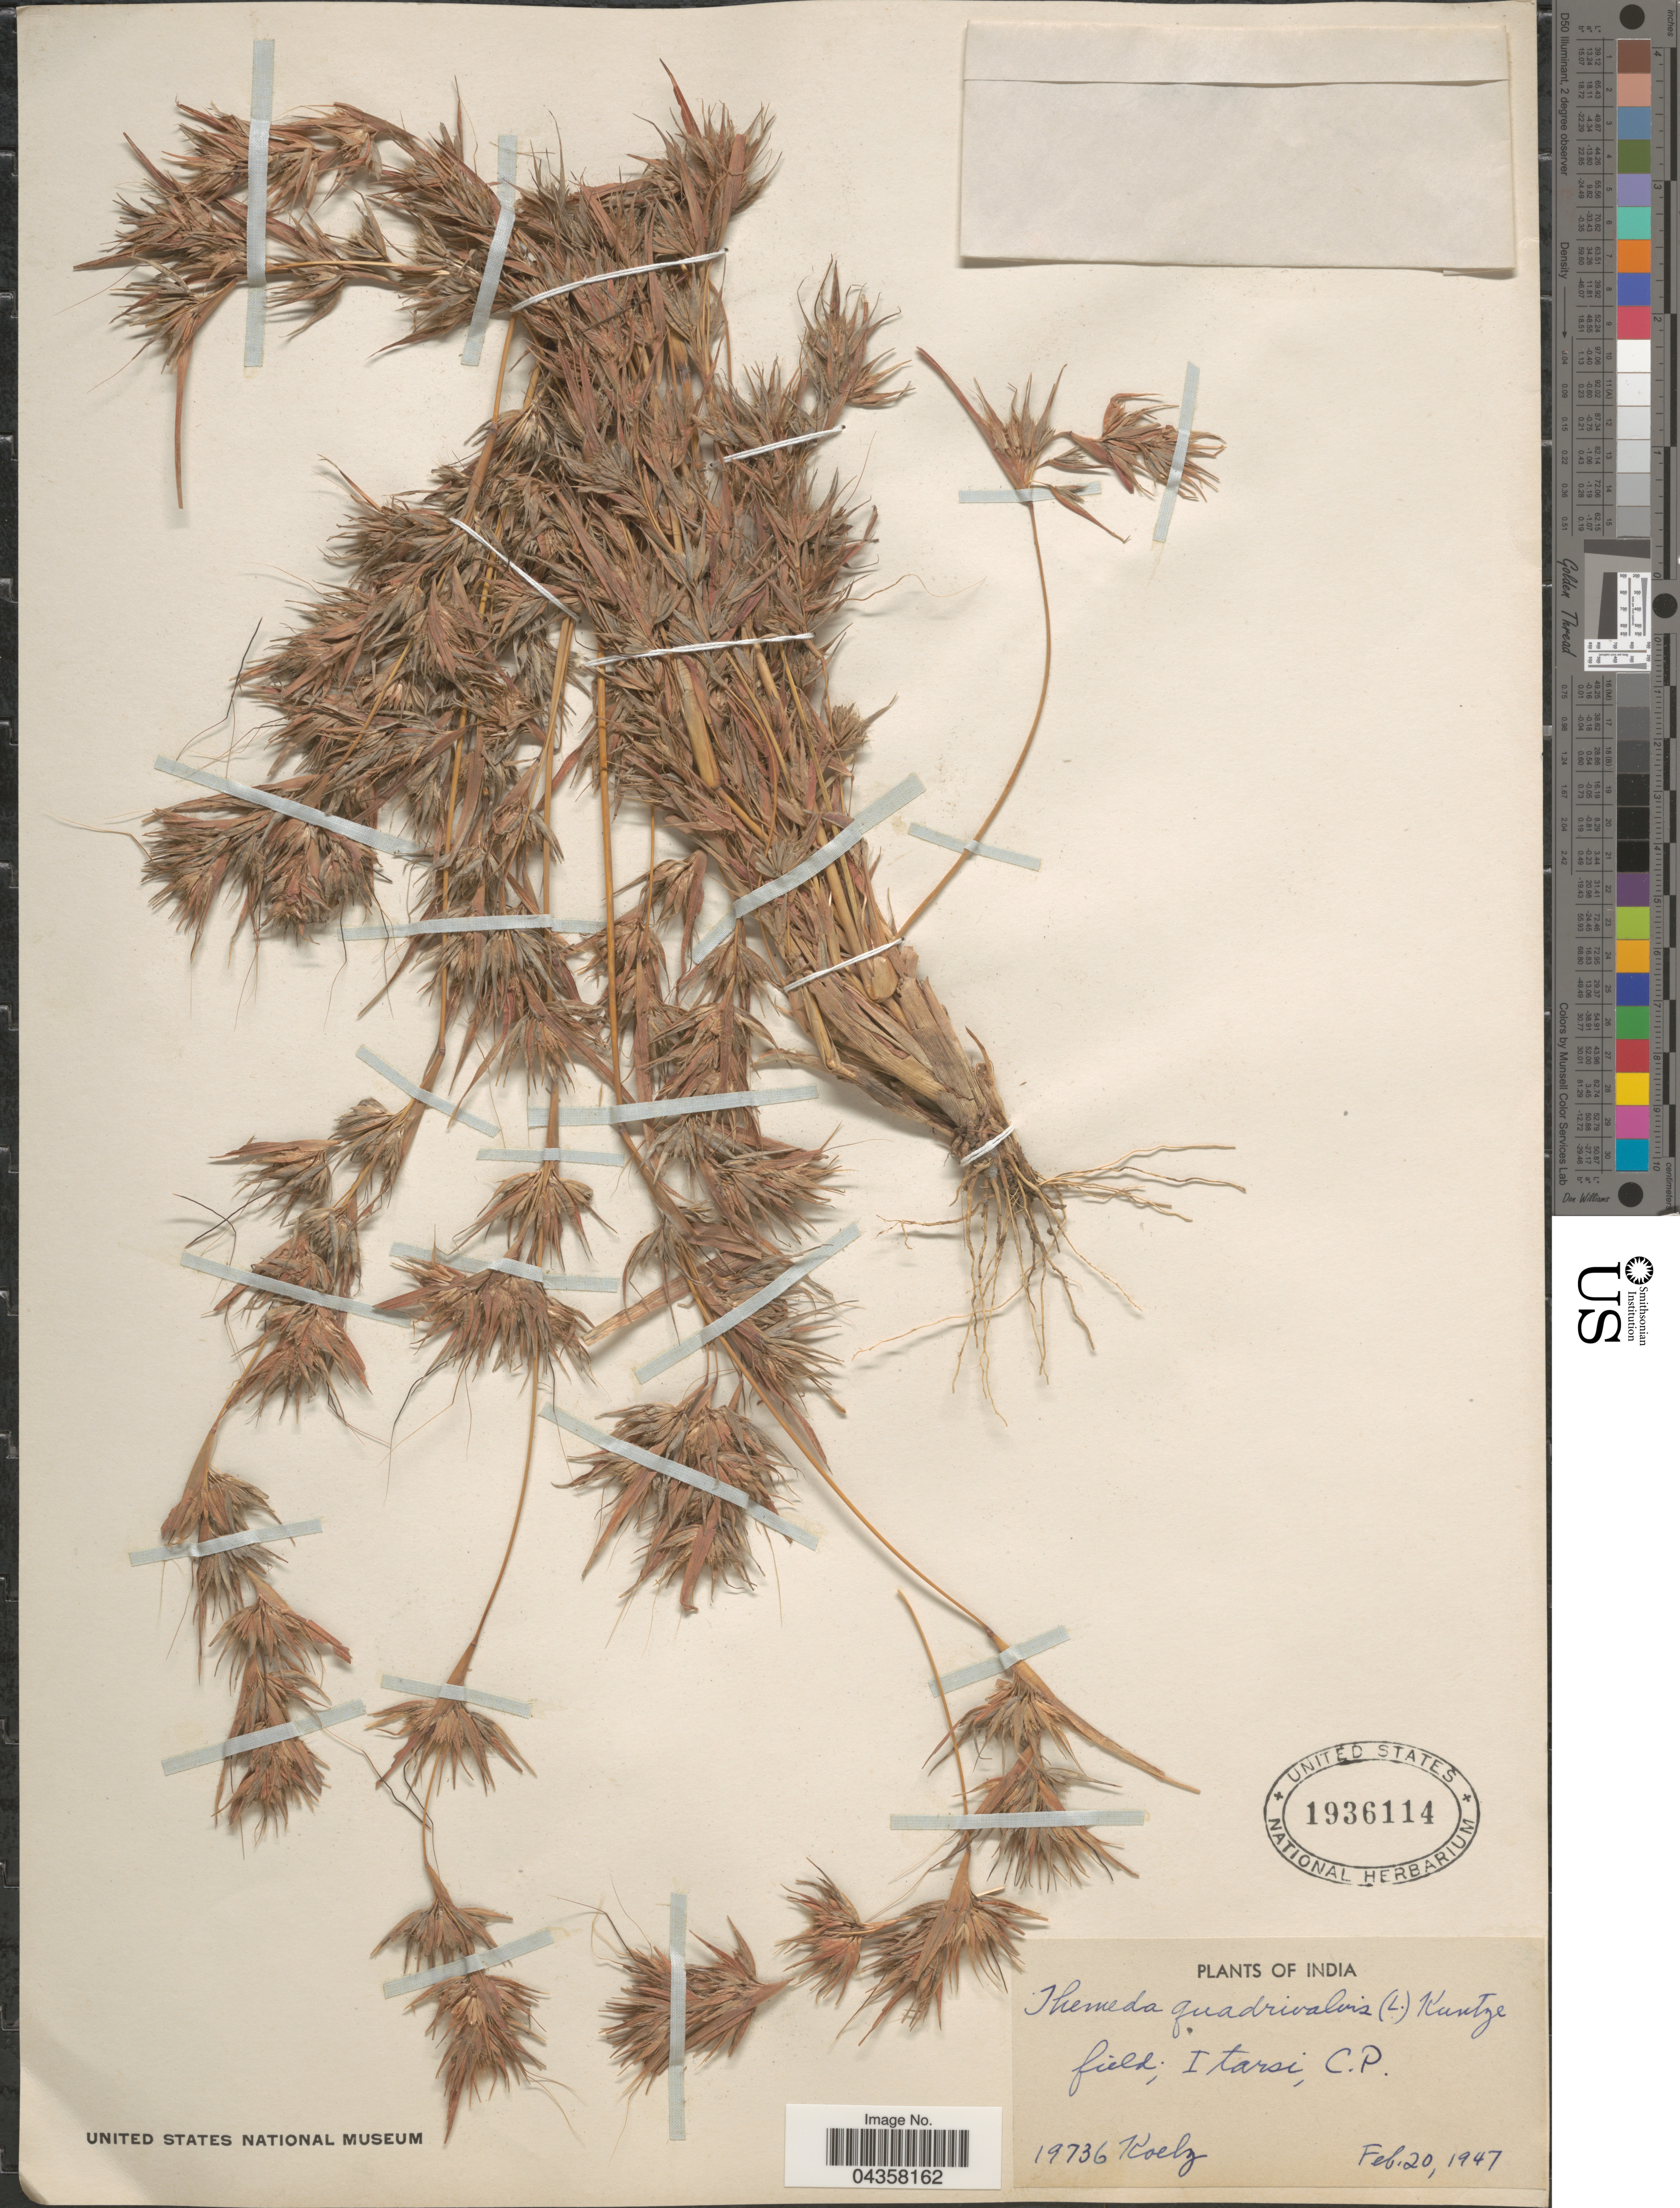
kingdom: Plantae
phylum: Tracheophyta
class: Liliopsida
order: Poales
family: Poaceae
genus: Themeda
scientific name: Themeda quadrivalvis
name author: (L.) Kuntze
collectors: Koelz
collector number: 19736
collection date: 1947-02-20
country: India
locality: Field, Itarsi, C.P.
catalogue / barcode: US 1936114